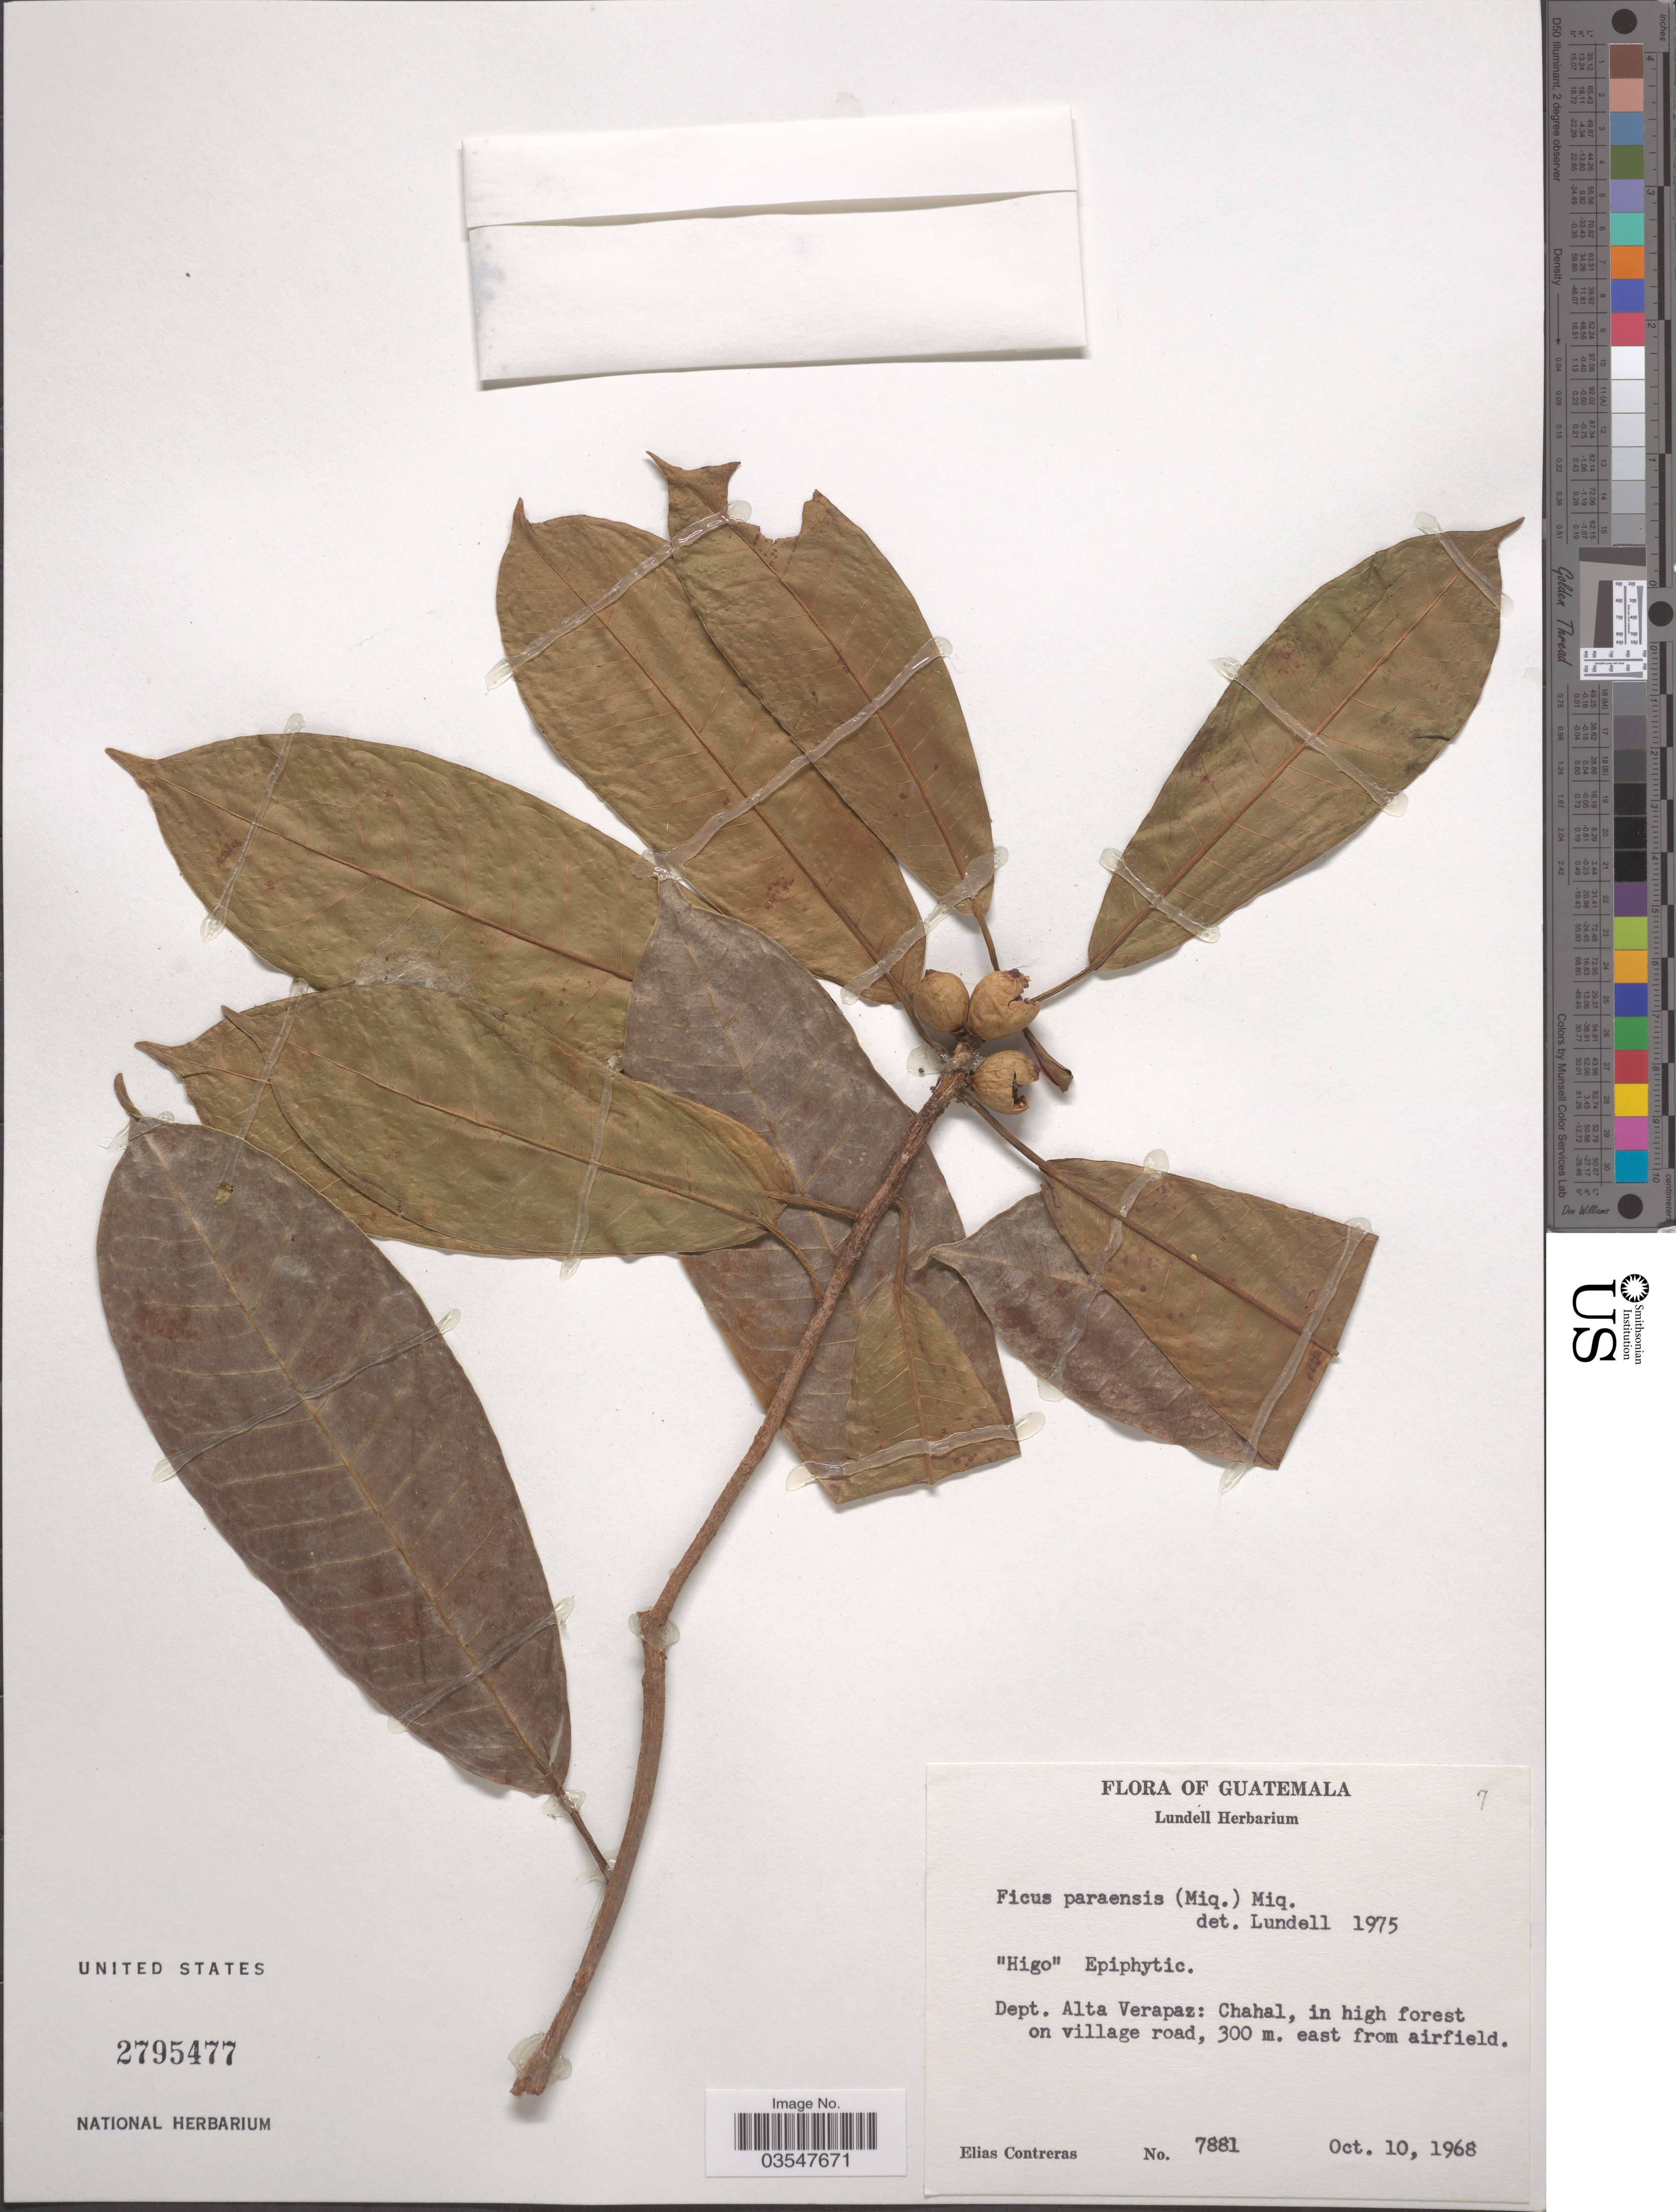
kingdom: Plantae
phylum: Tracheophyta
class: Magnoliopsida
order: Rosales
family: Moraceae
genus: Ficus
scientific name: Ficus paraensis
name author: (Miq.) Miq.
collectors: E. Contreras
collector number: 7881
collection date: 1968-10-10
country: Guatemala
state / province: Alta Verapaz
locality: Dept. Alta Verapaz: Chahal, in high forest on village road, east from airfield.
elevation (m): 300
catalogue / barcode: US 2795477